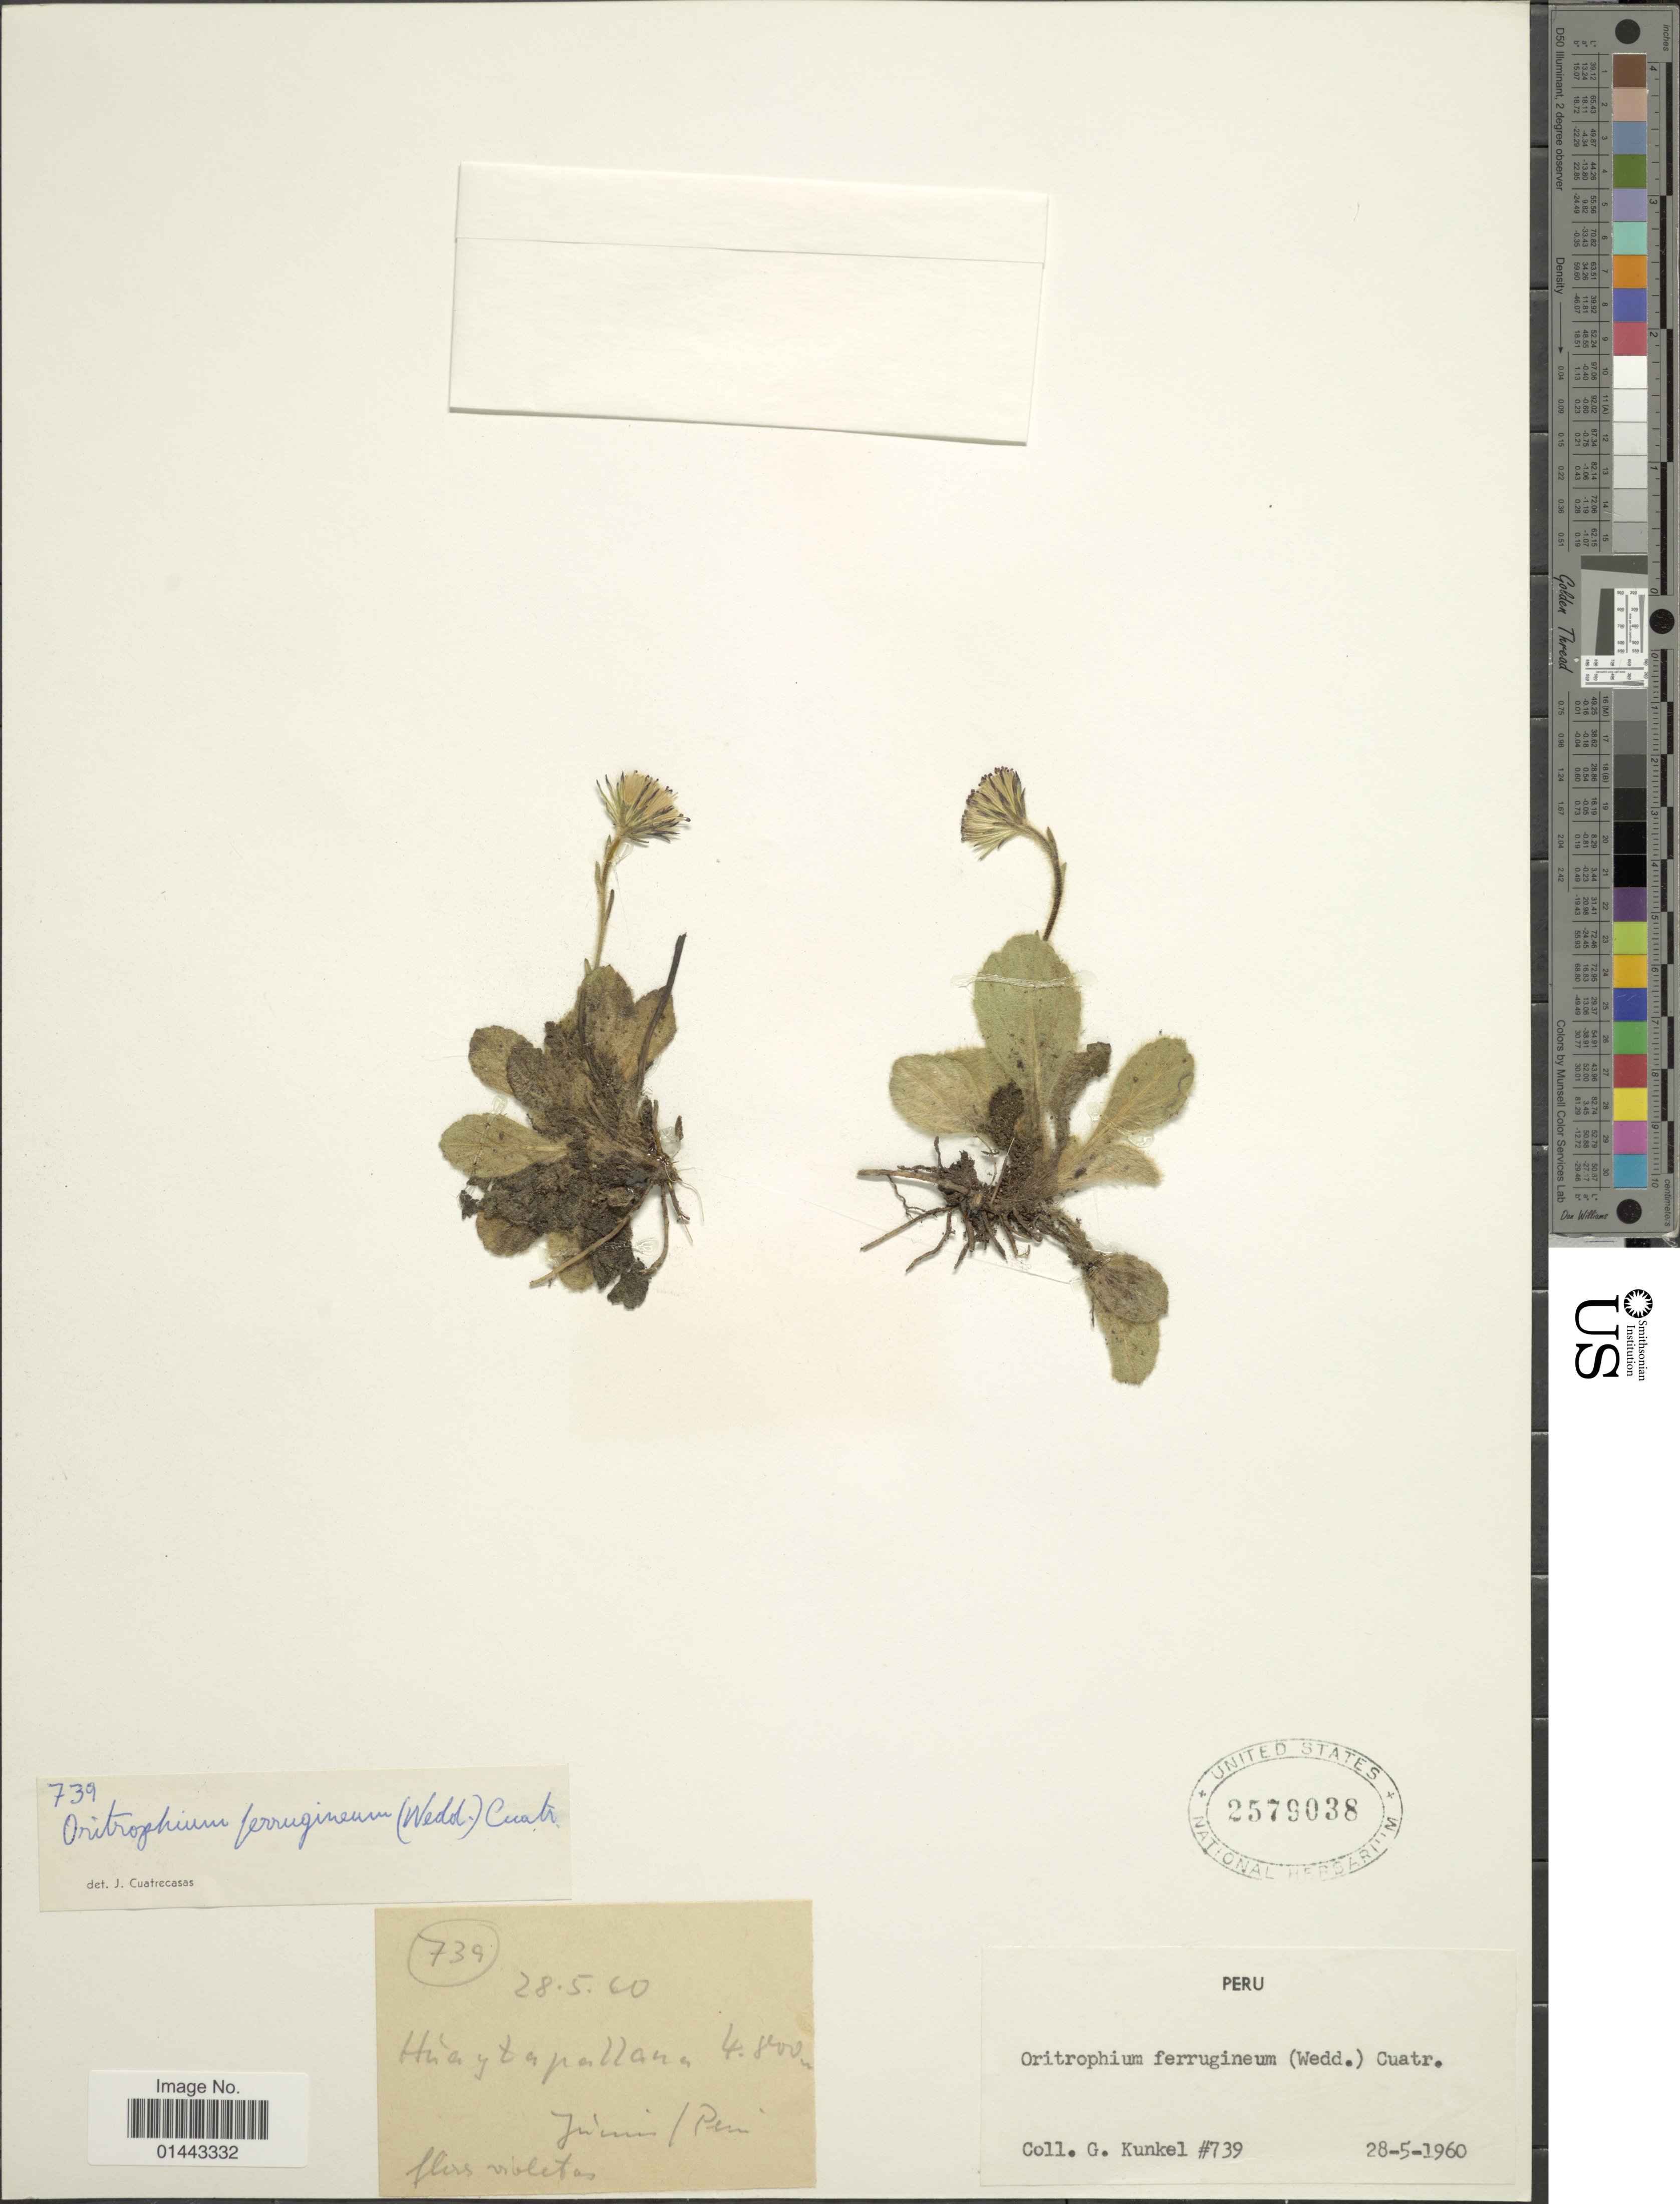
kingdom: Plantae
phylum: Tracheophyta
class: Magnoliopsida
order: Asterales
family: Asteraceae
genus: Oritrophium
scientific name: Oritrophium ferrugineum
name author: (Wedd.) Cuatrec.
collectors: G. Kunkel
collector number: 739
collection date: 1960-05-28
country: Peru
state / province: Junín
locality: Huaytapallana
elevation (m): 4800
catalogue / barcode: US 2579038